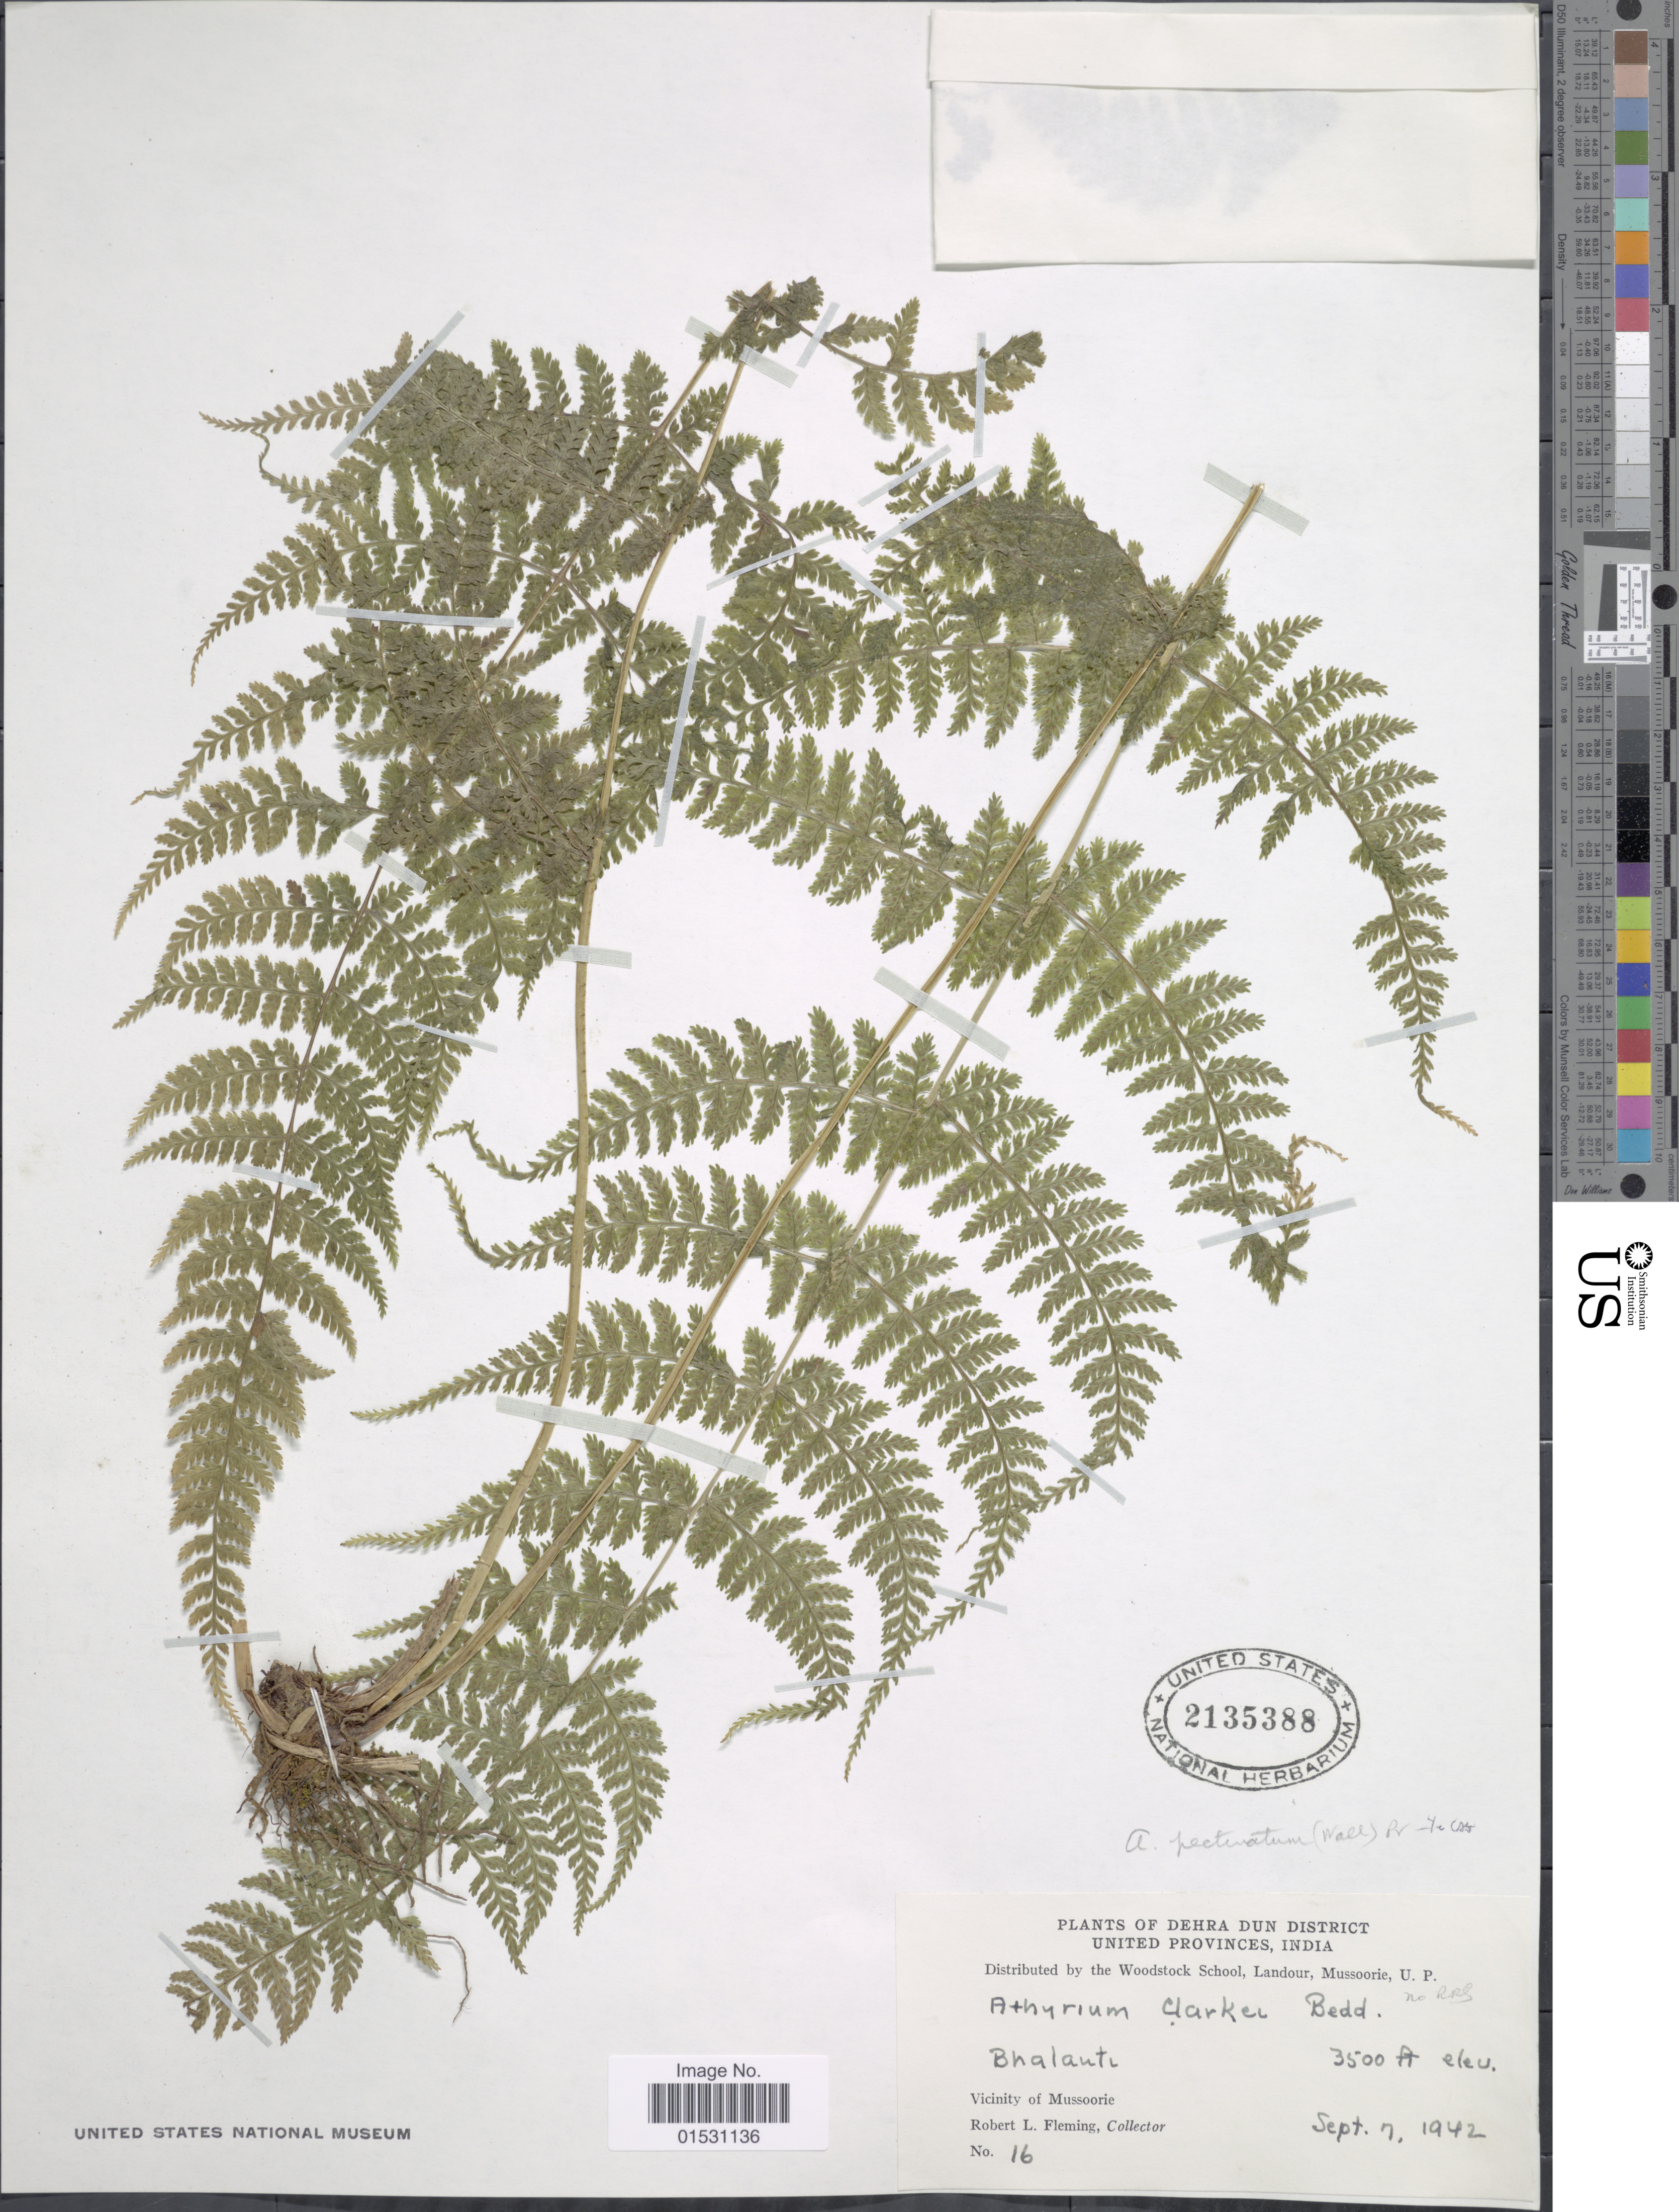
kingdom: Plantae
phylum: Tracheophyta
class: Polypodiopsida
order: Polypodiales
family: Athyriaceae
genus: Athyrium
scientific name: Athyrium strigillosum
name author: (T. Moore ex E.J. Lowe) Salomon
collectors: R. Fleming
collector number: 16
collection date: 1942-09-07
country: India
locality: Dehra Dun District. United Provinces. Bhalauti. Vicinity of Mussoorie.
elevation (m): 1067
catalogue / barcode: US 2135388